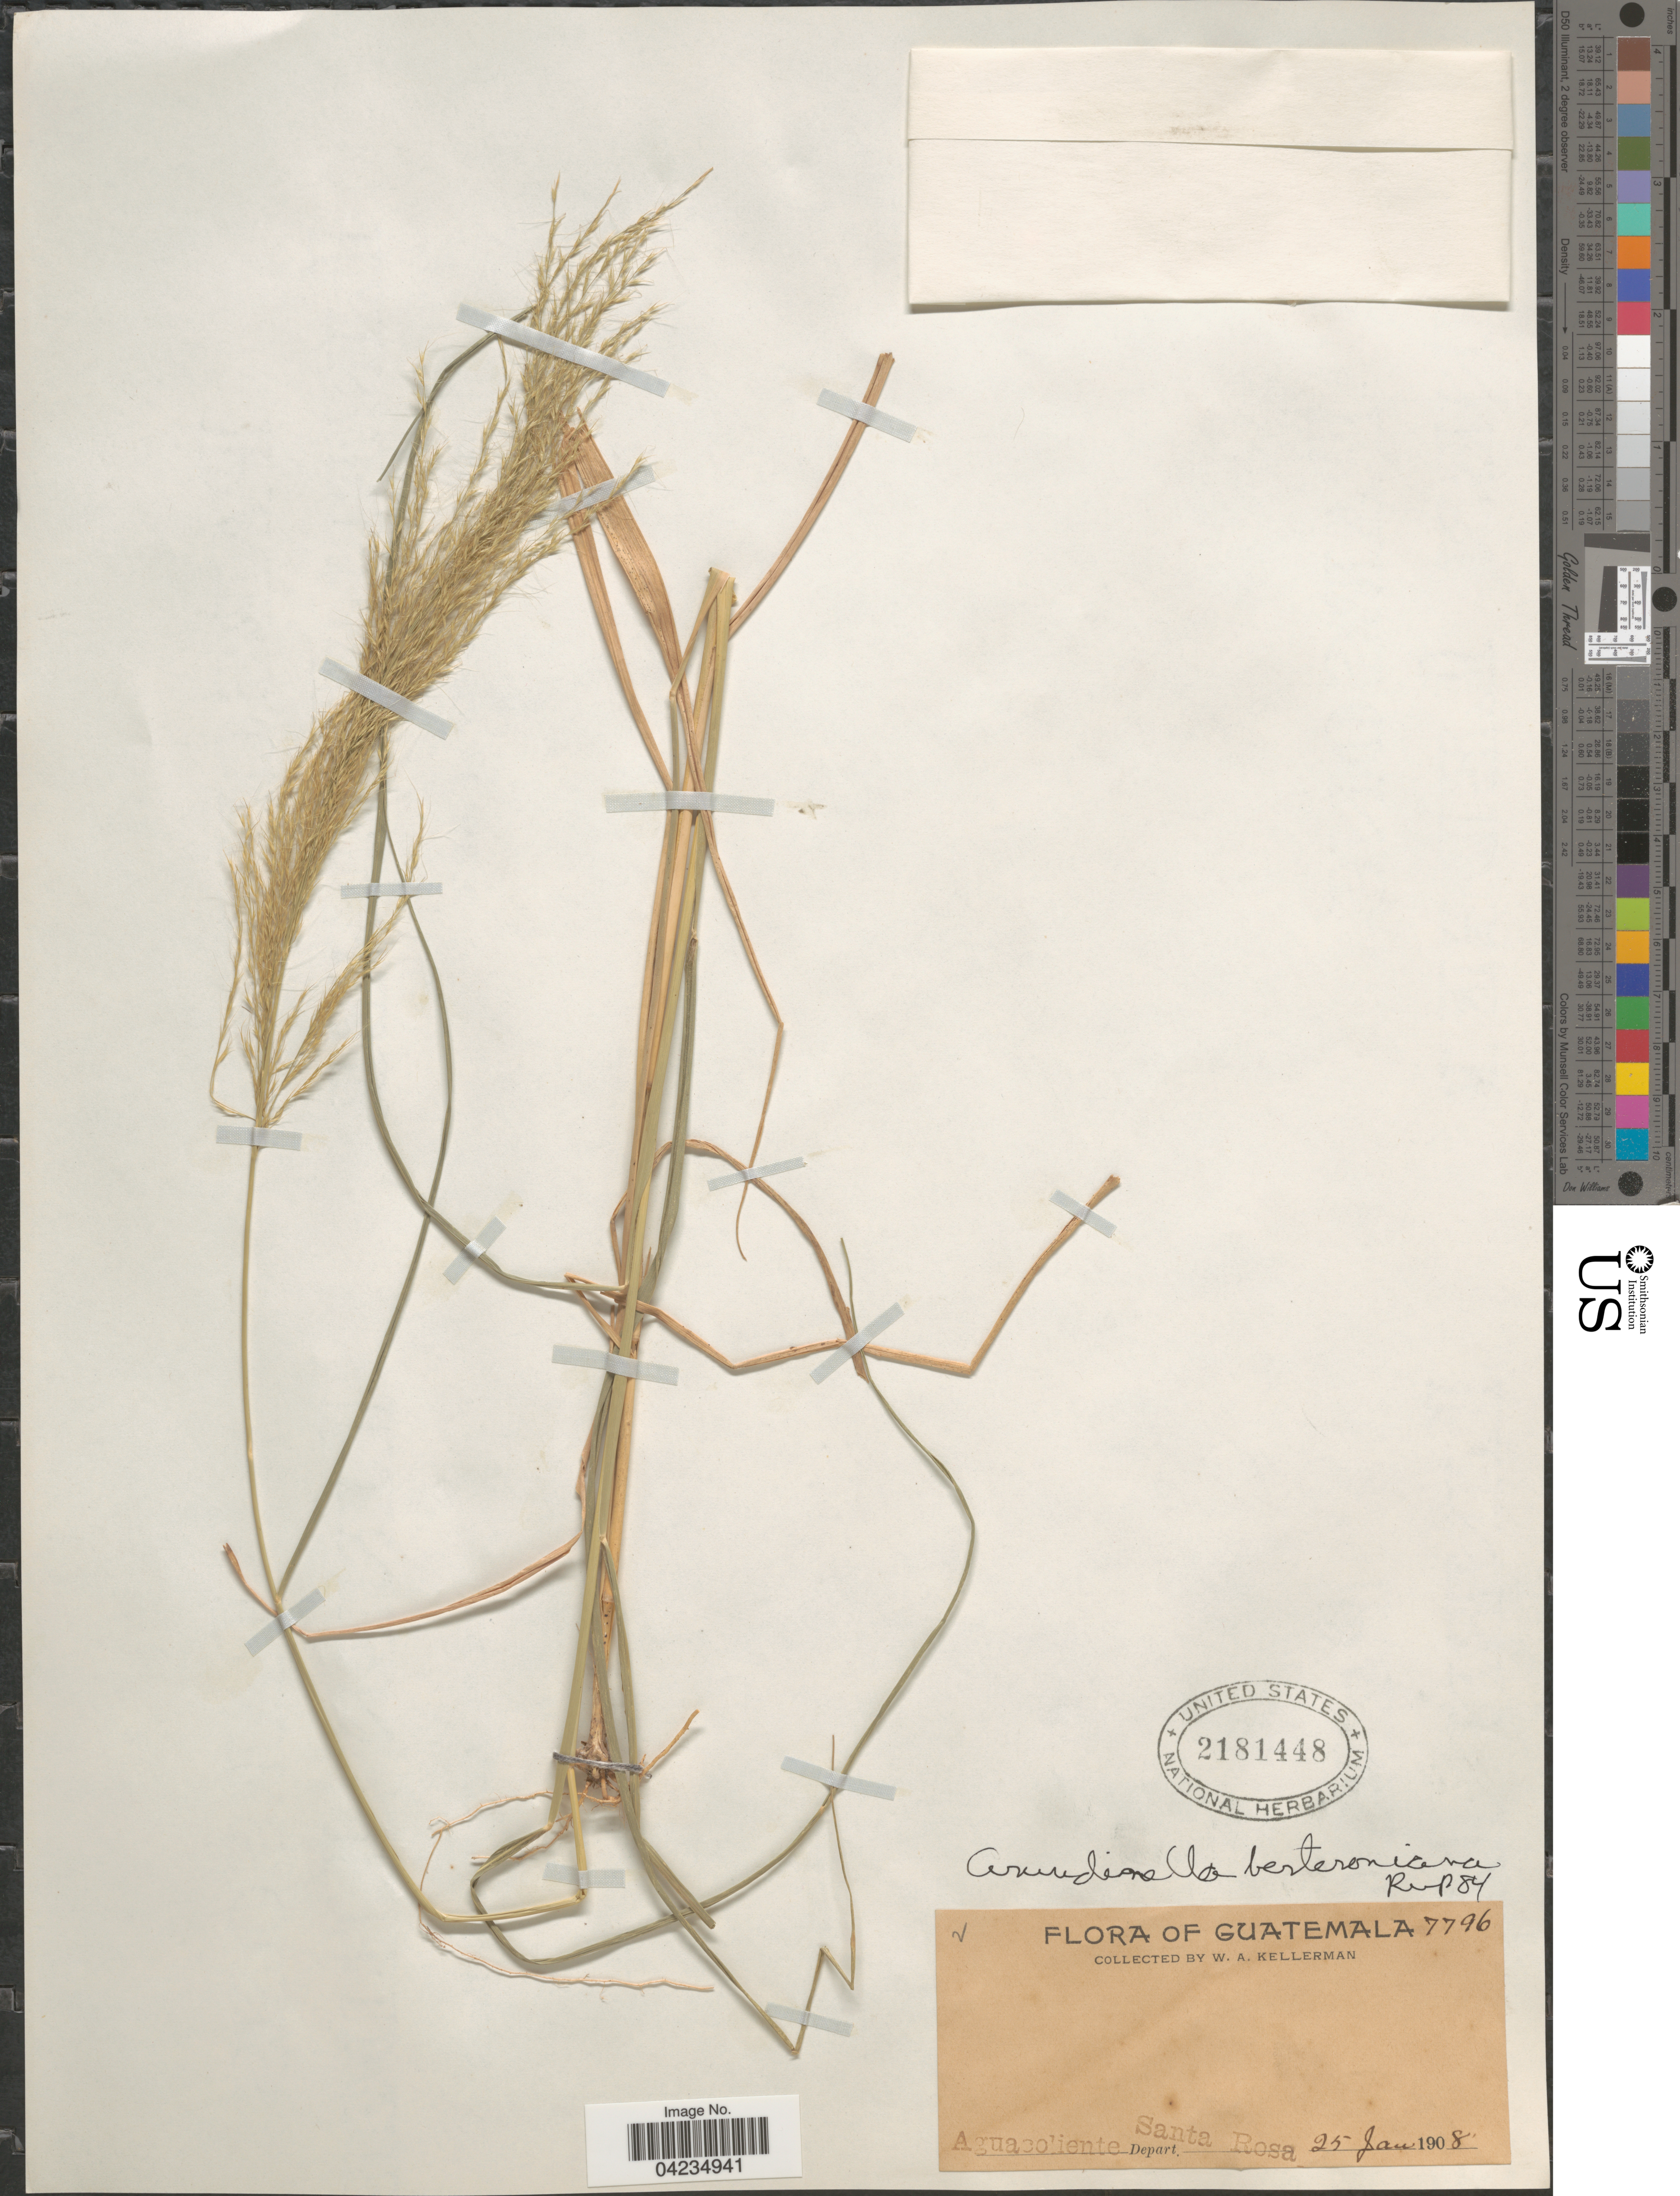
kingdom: Plantae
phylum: Tracheophyta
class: Liliopsida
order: Poales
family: Poaceae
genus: Arundinella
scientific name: Arundinella berteroniana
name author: (Schult.) Hitchc. & Chase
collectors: W. Kellerman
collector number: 7796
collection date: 1908-01-25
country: Guatemala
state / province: Santa Rosa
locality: Aguacoliente. Depart. Santa Rosa.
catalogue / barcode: US 2181448